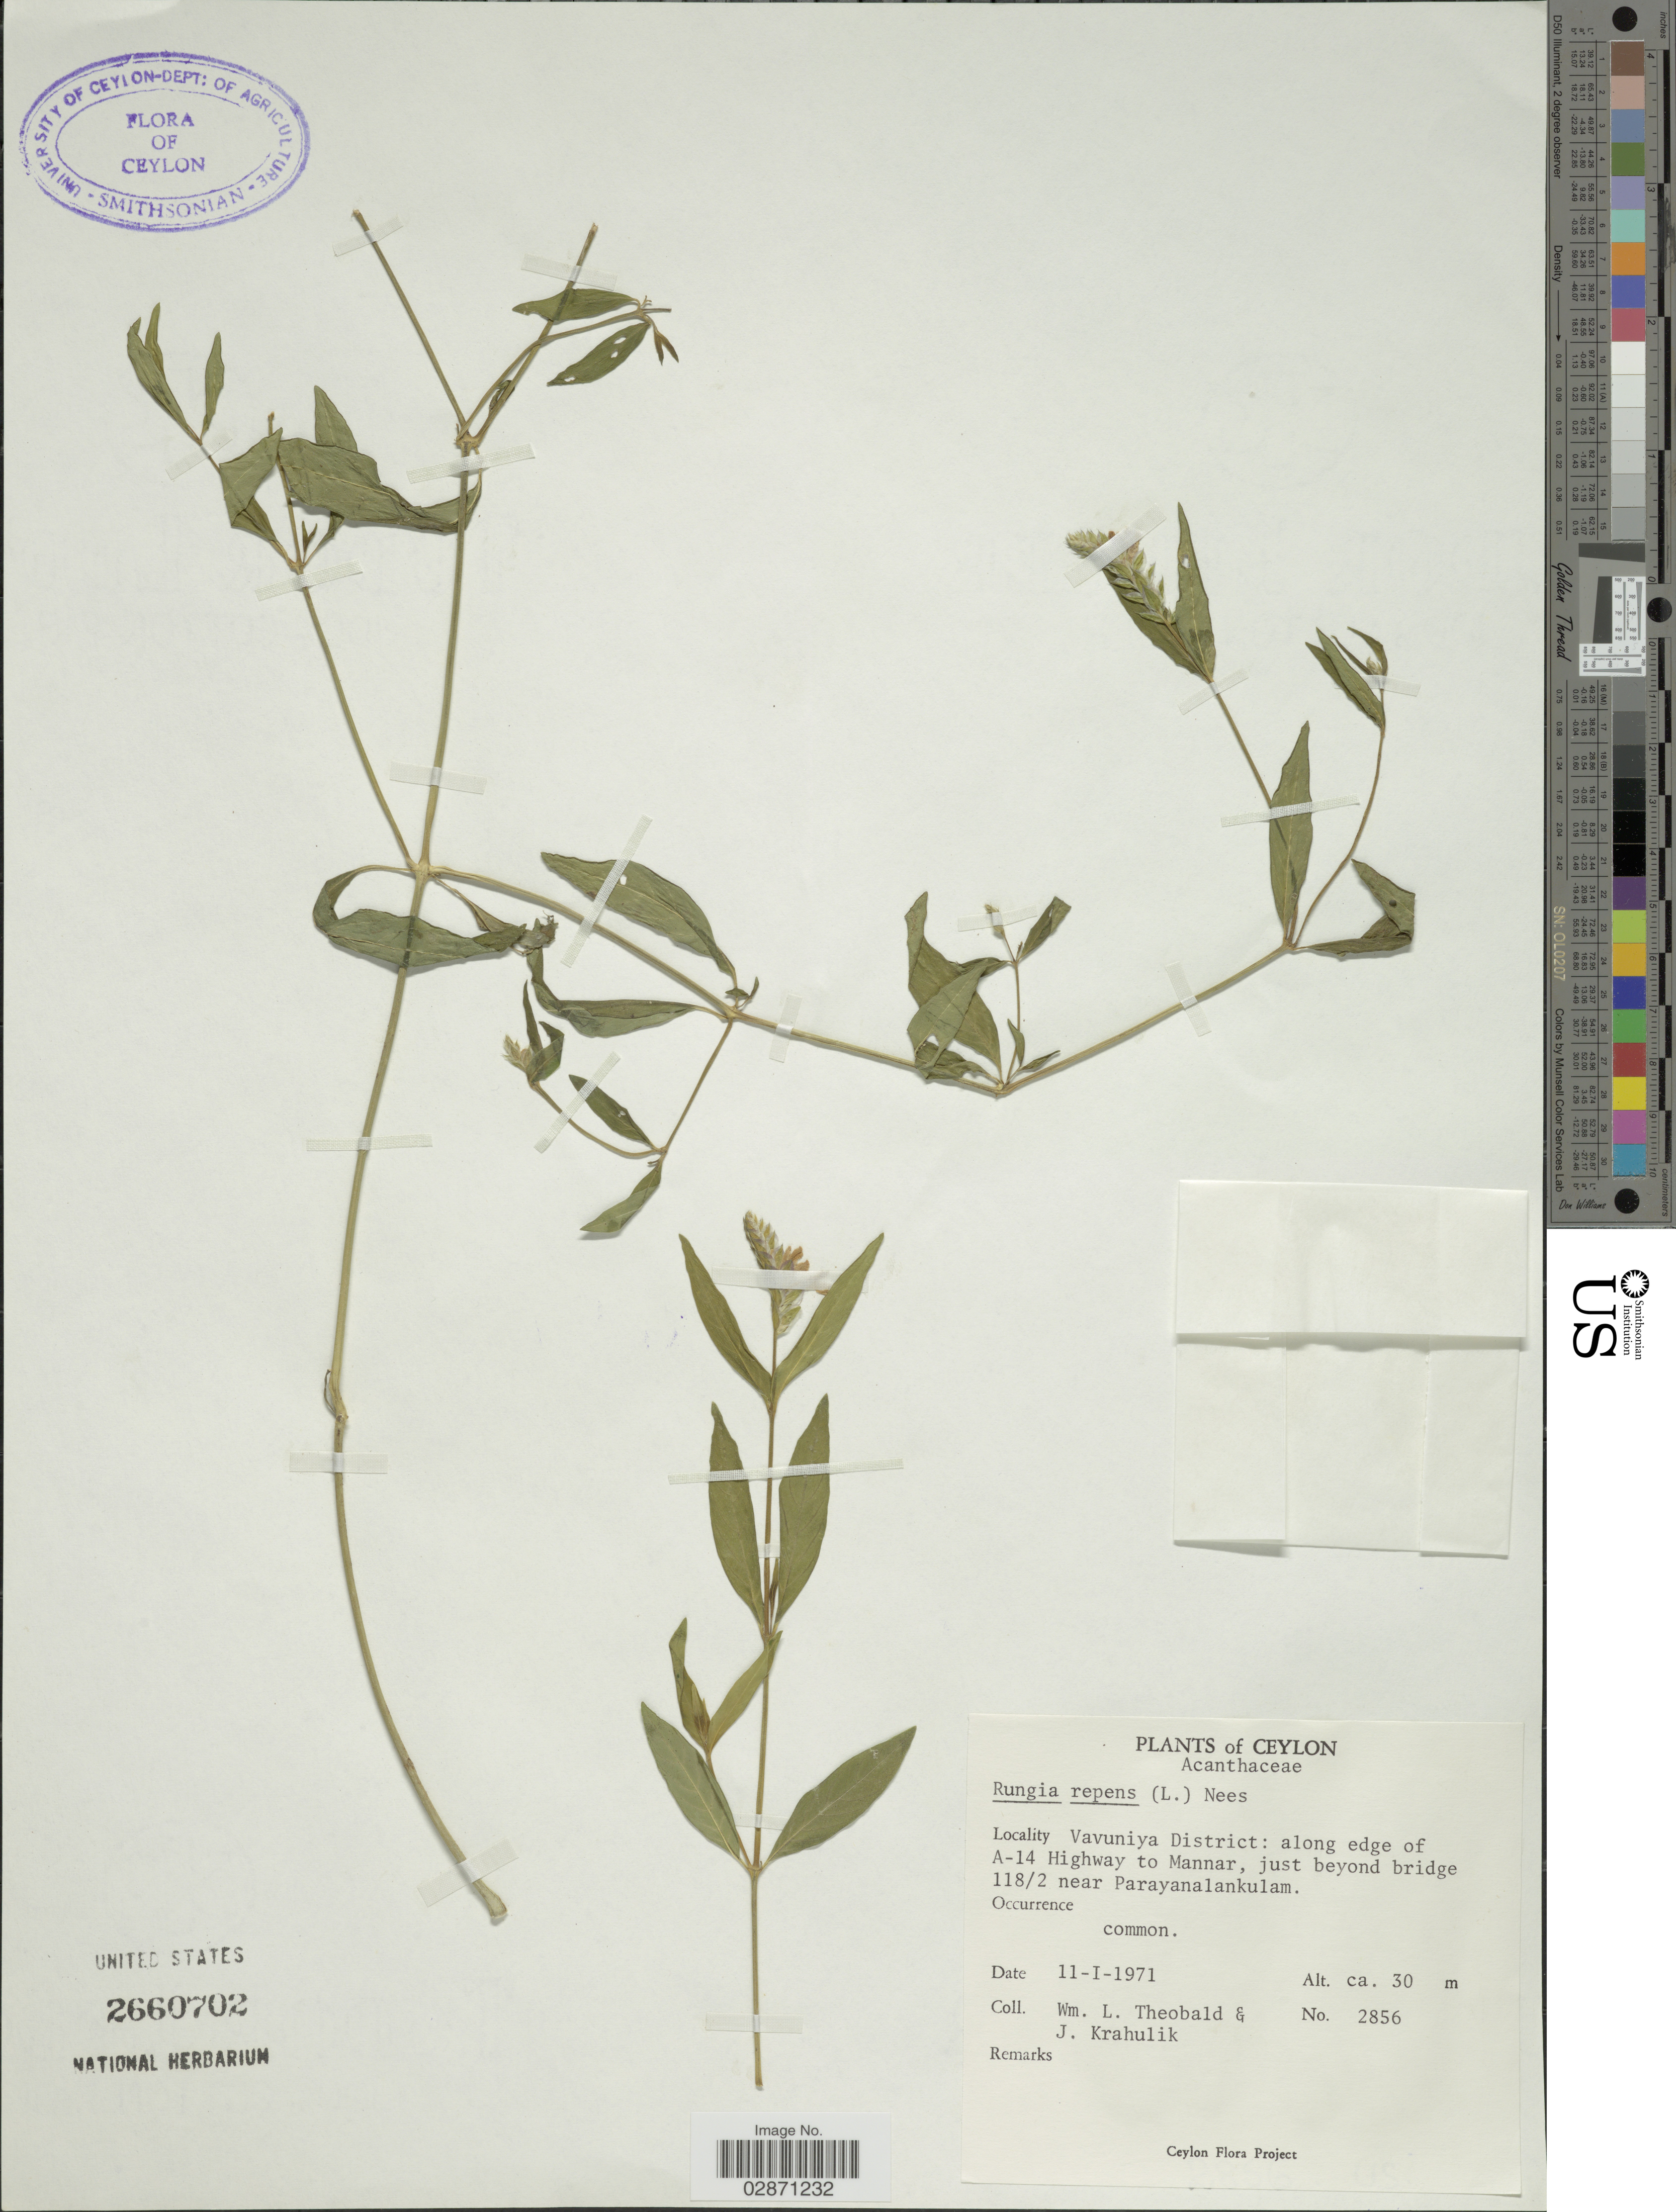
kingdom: Plantae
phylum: Tracheophyta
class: Magnoliopsida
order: Lamiales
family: Acanthaceae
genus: Rungia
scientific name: Rungia repens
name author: (L.) Nees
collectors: W. L. Theobald & J. Krahulik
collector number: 2856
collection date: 1971-02-11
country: Sri Lanka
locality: Ceylon. Vavuniya District: along edge of A-14 Highway to Mannar, just beyond bridge 118/2 near Parayanalankulam.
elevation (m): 30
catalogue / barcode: US 2660702